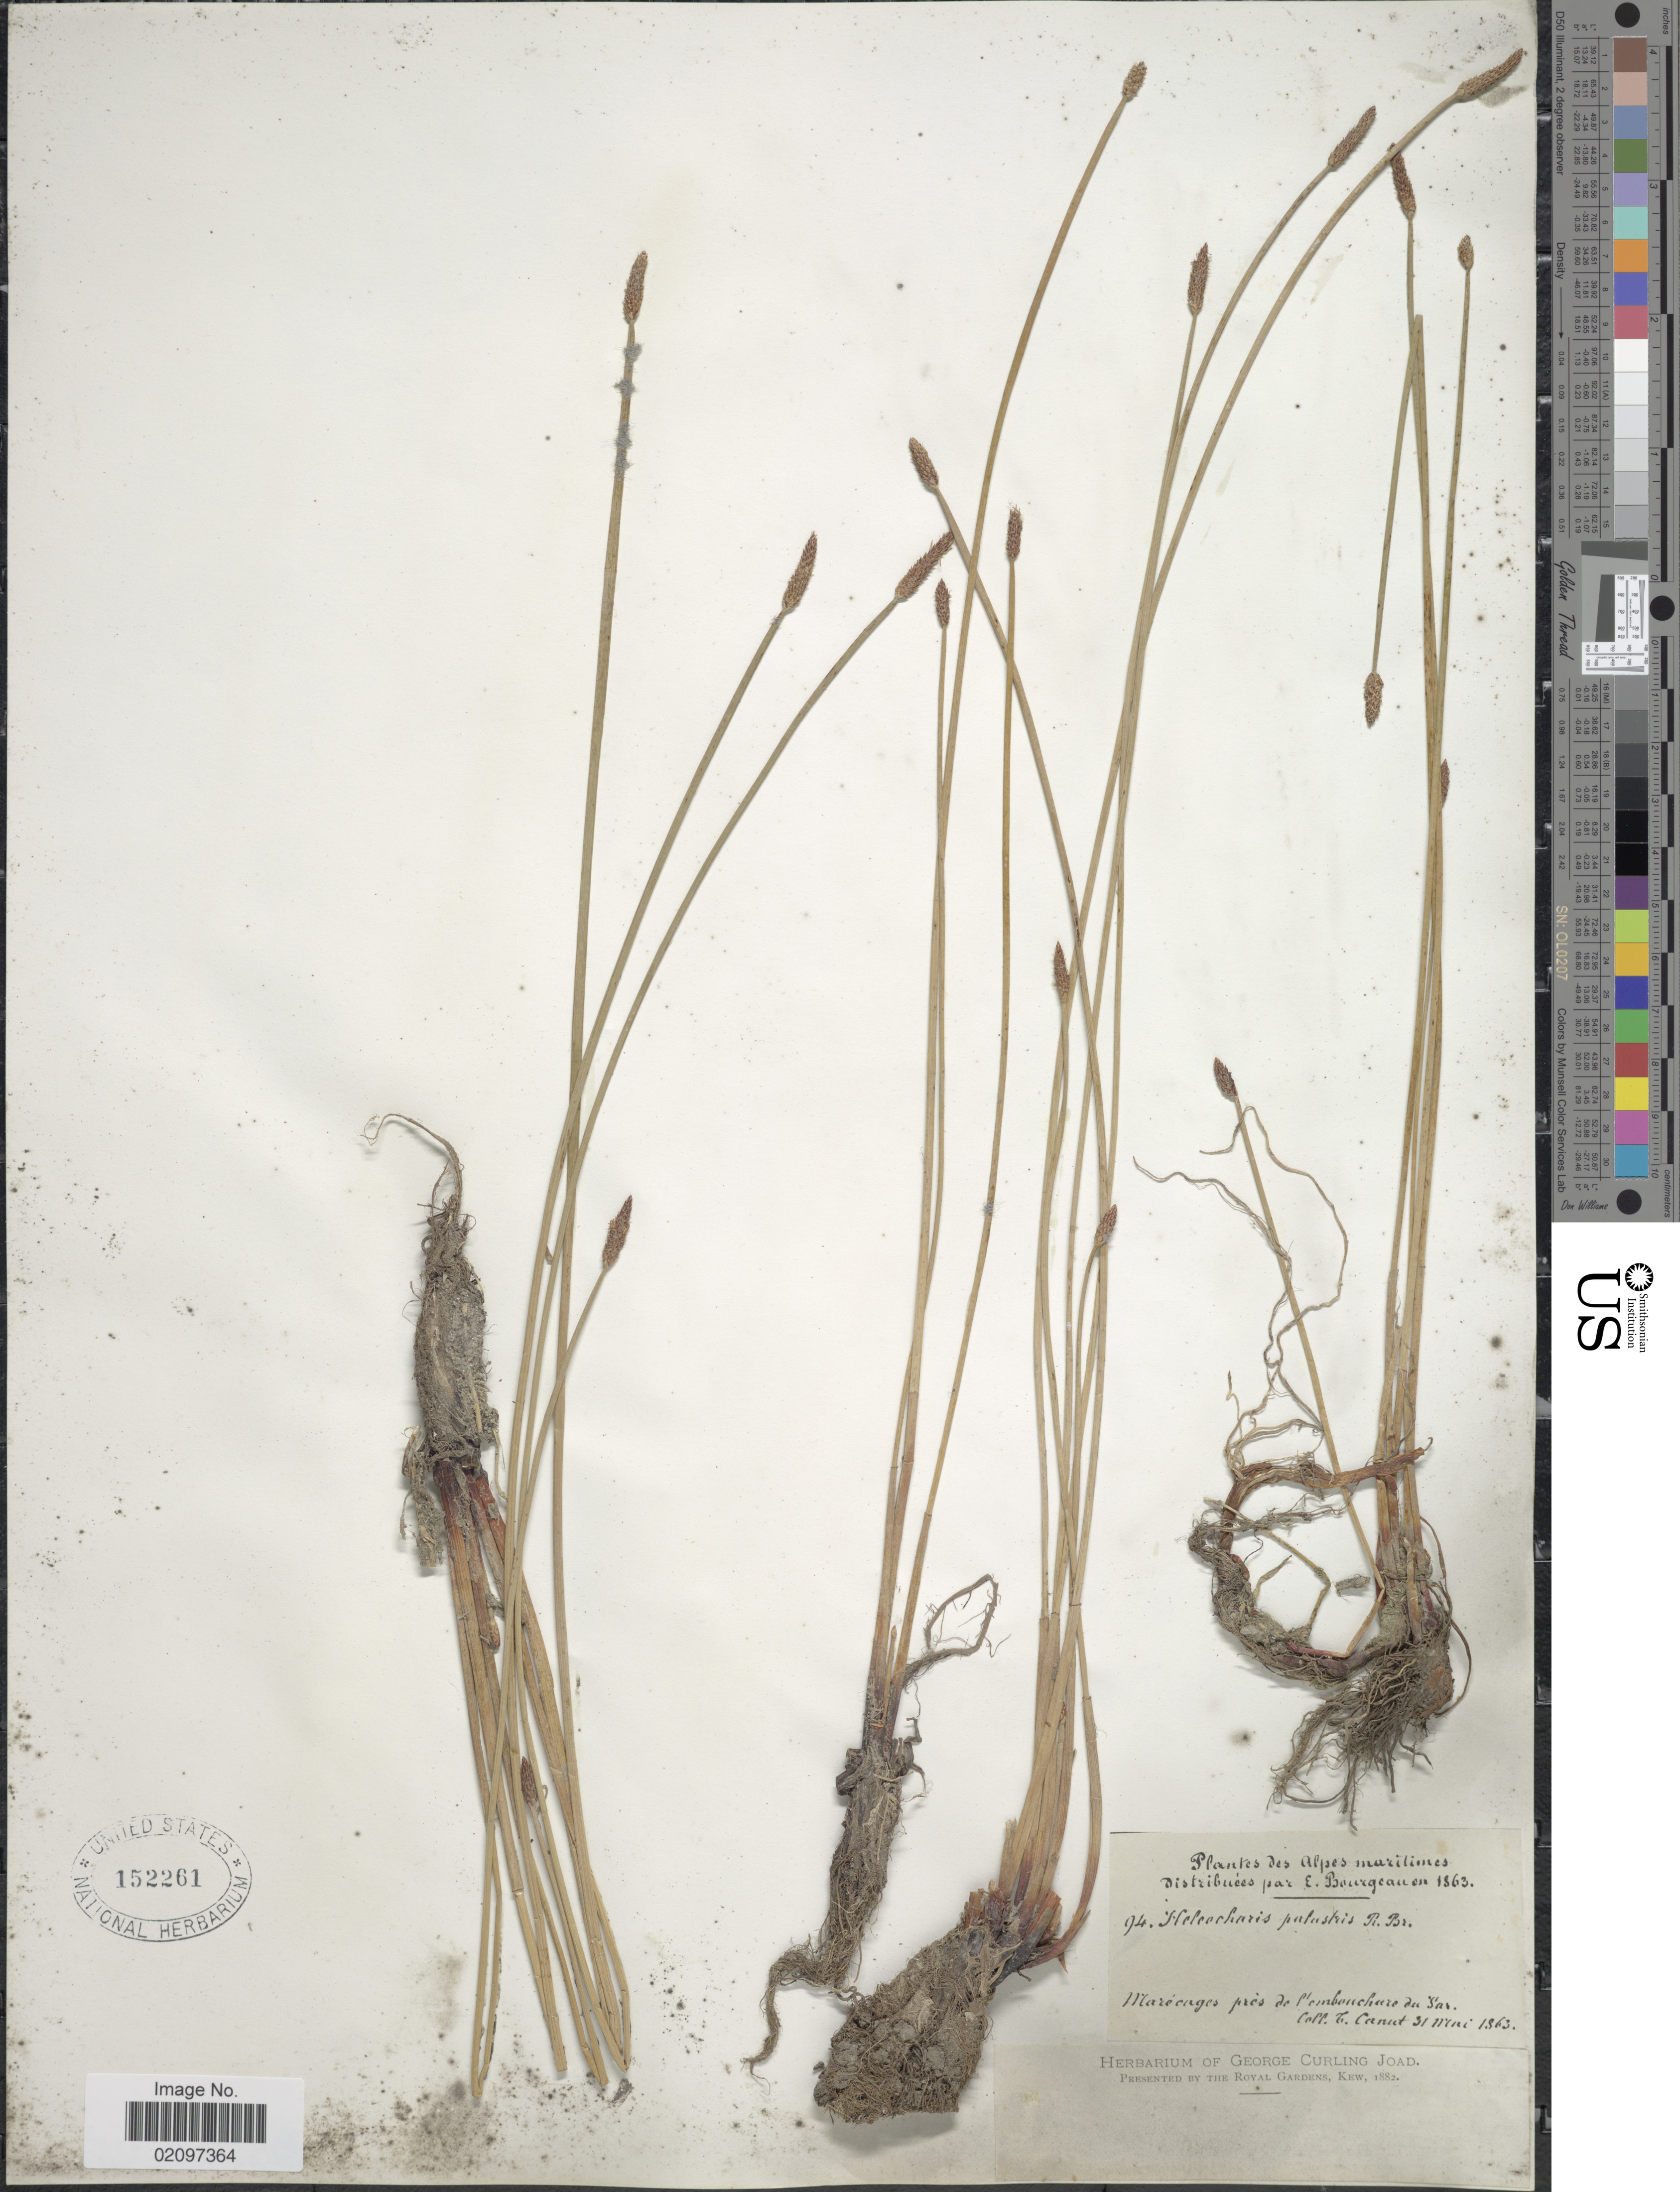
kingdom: Plantae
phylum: Tracheophyta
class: Liliopsida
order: Poales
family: Cyperaceae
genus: Eleocharis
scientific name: Eleocharis palustris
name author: (L.) Roem. & Schult.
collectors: T. Canut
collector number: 94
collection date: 1863-05-31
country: France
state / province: Provence-Alpes-Côte d'Azur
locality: Alpes maritimes, Marecoages pres de l'embouchure du Gar [interpreted]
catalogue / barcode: US 152261